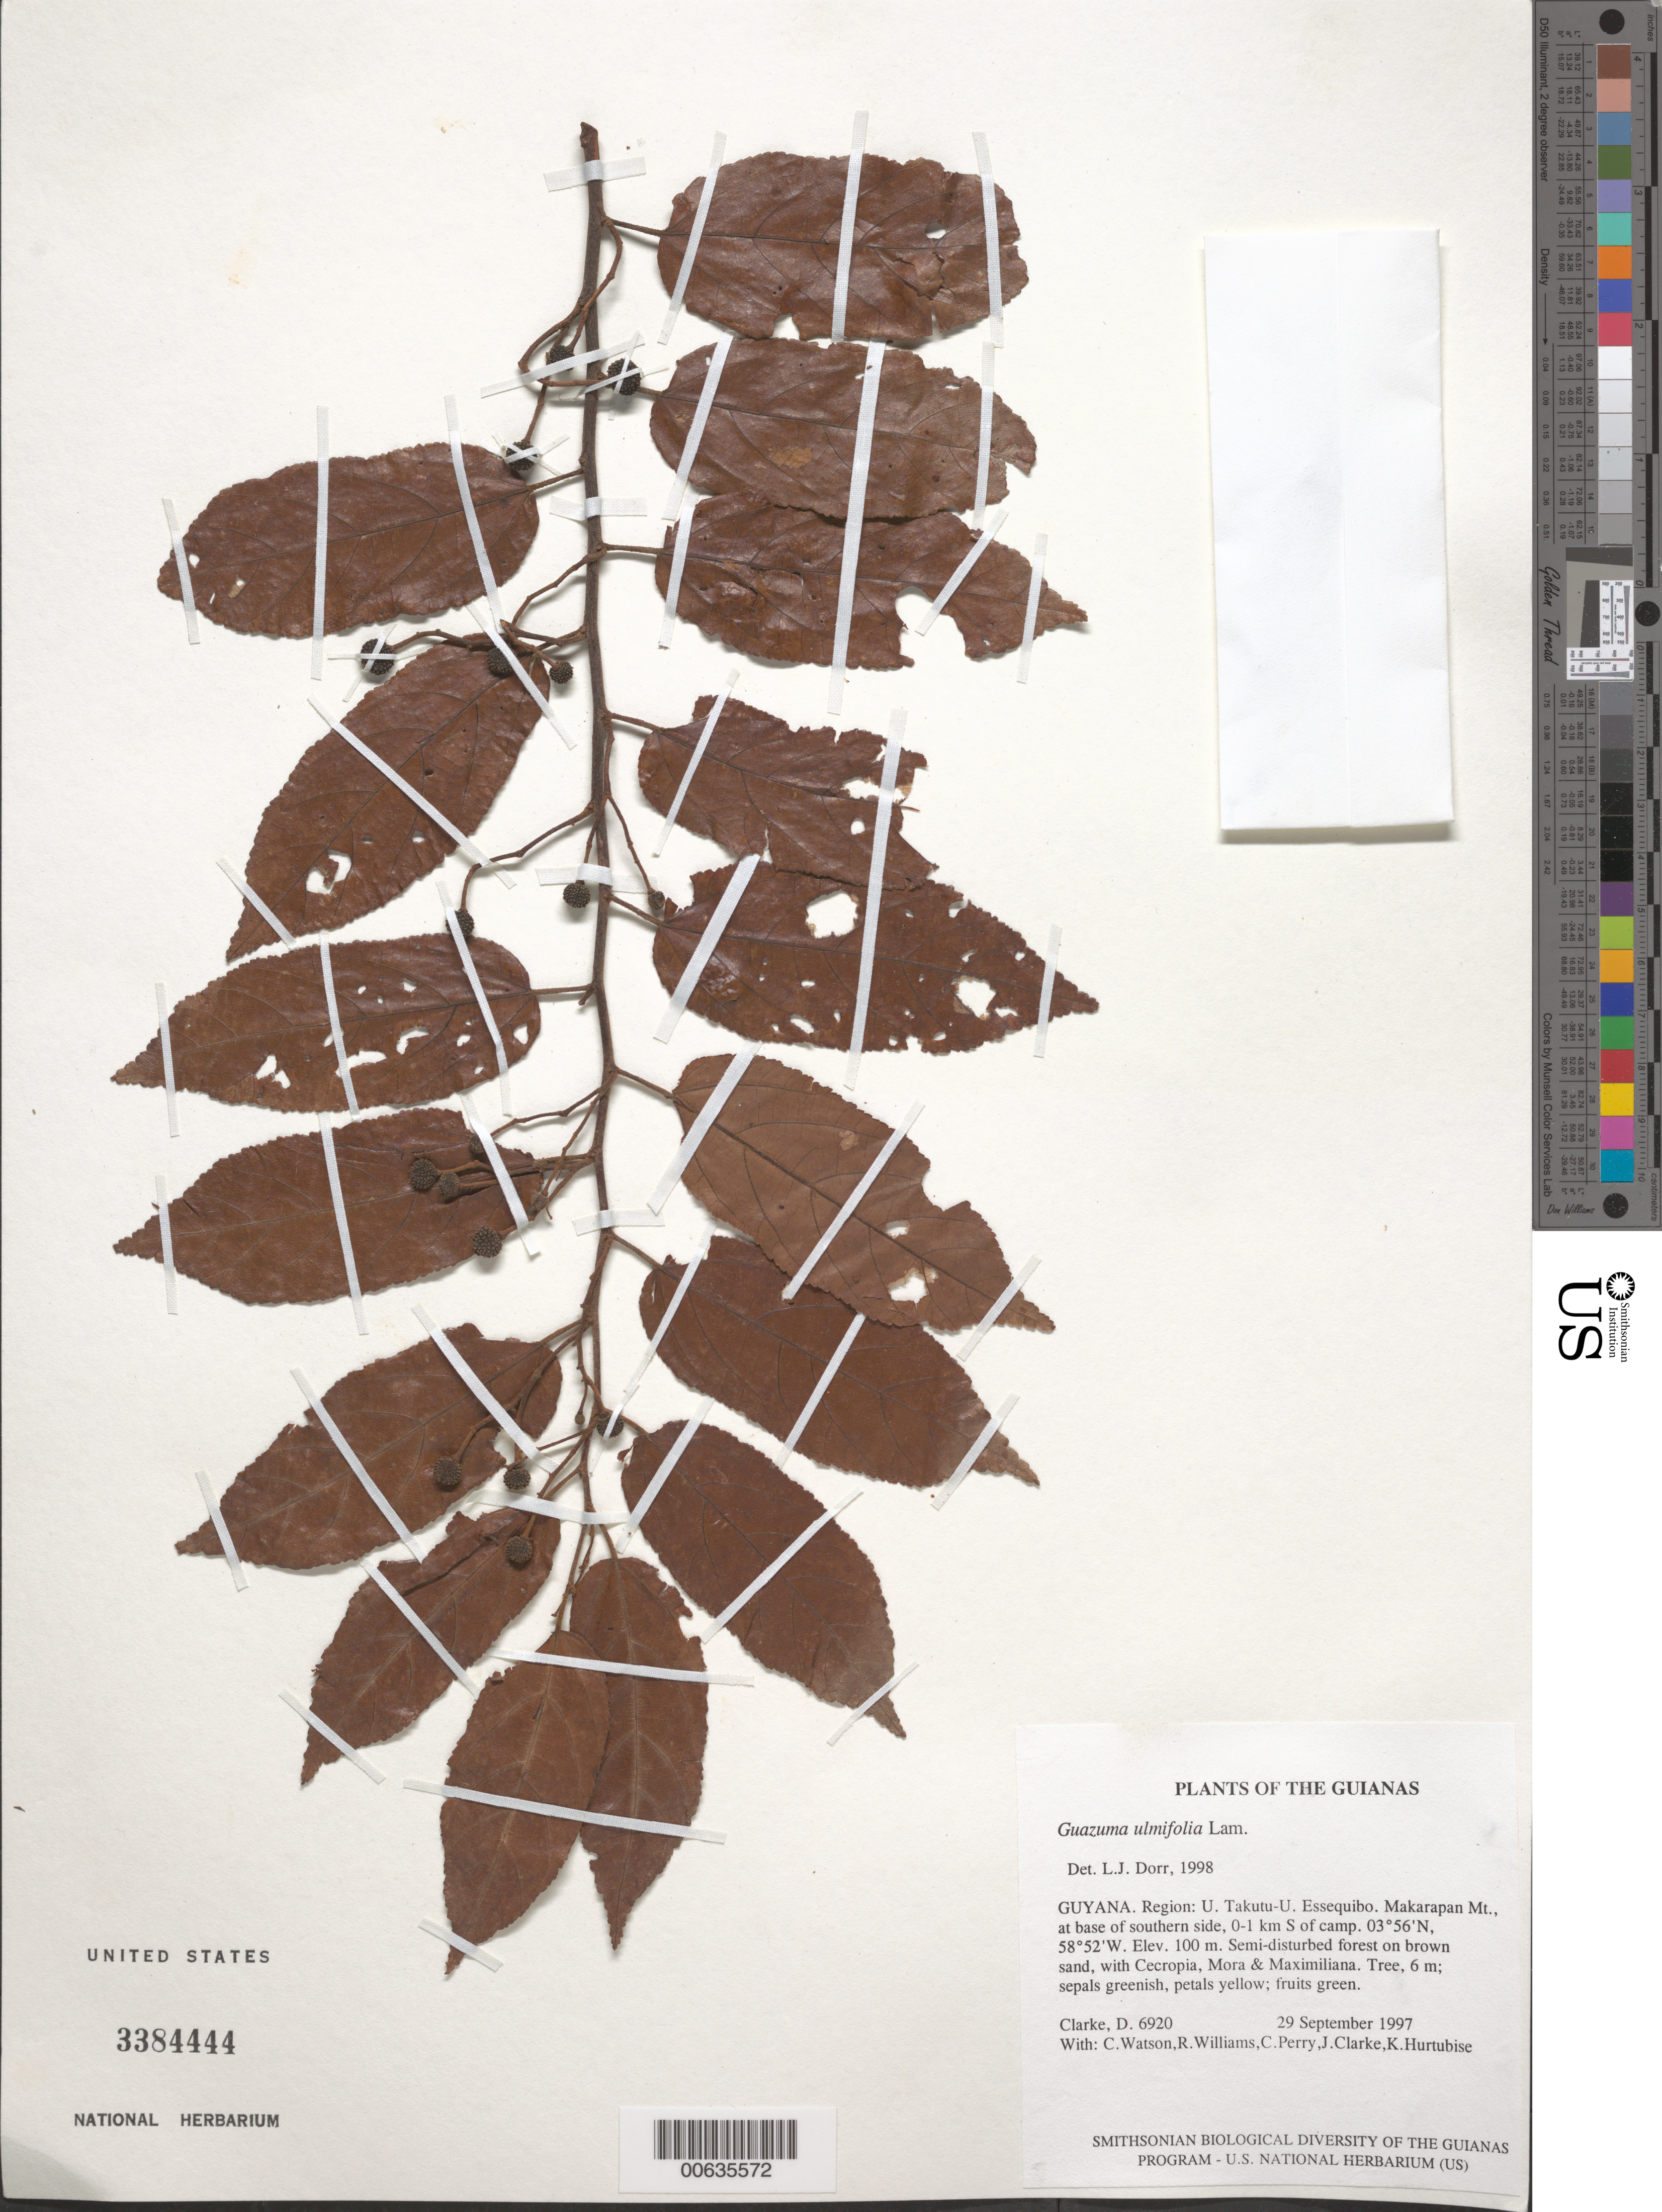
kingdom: Plantae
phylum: Tracheophyta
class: Magnoliopsida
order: Malvales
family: Malvaceae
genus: Guazuma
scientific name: Guazuma ulmifolia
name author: Lam.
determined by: Dorr, L. J., (BOT), Smithsonian Institution - National Museum of Natural History (UNITED STATES)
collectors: H. D. Clarke, C. Watson, R. Williams, C. Perry, J. Clarke & K. Hurtubise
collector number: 6920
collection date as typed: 29 September 1997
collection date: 1997-09-29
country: Guyana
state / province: U. Takutu-U. Essequibo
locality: Makarapan Mt., at base of southern side, 0-1 km S of camp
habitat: Semi-disturbed forest on brown sand, with Cecropia, Mora & Maximiliana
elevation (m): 100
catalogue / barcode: US 3384444